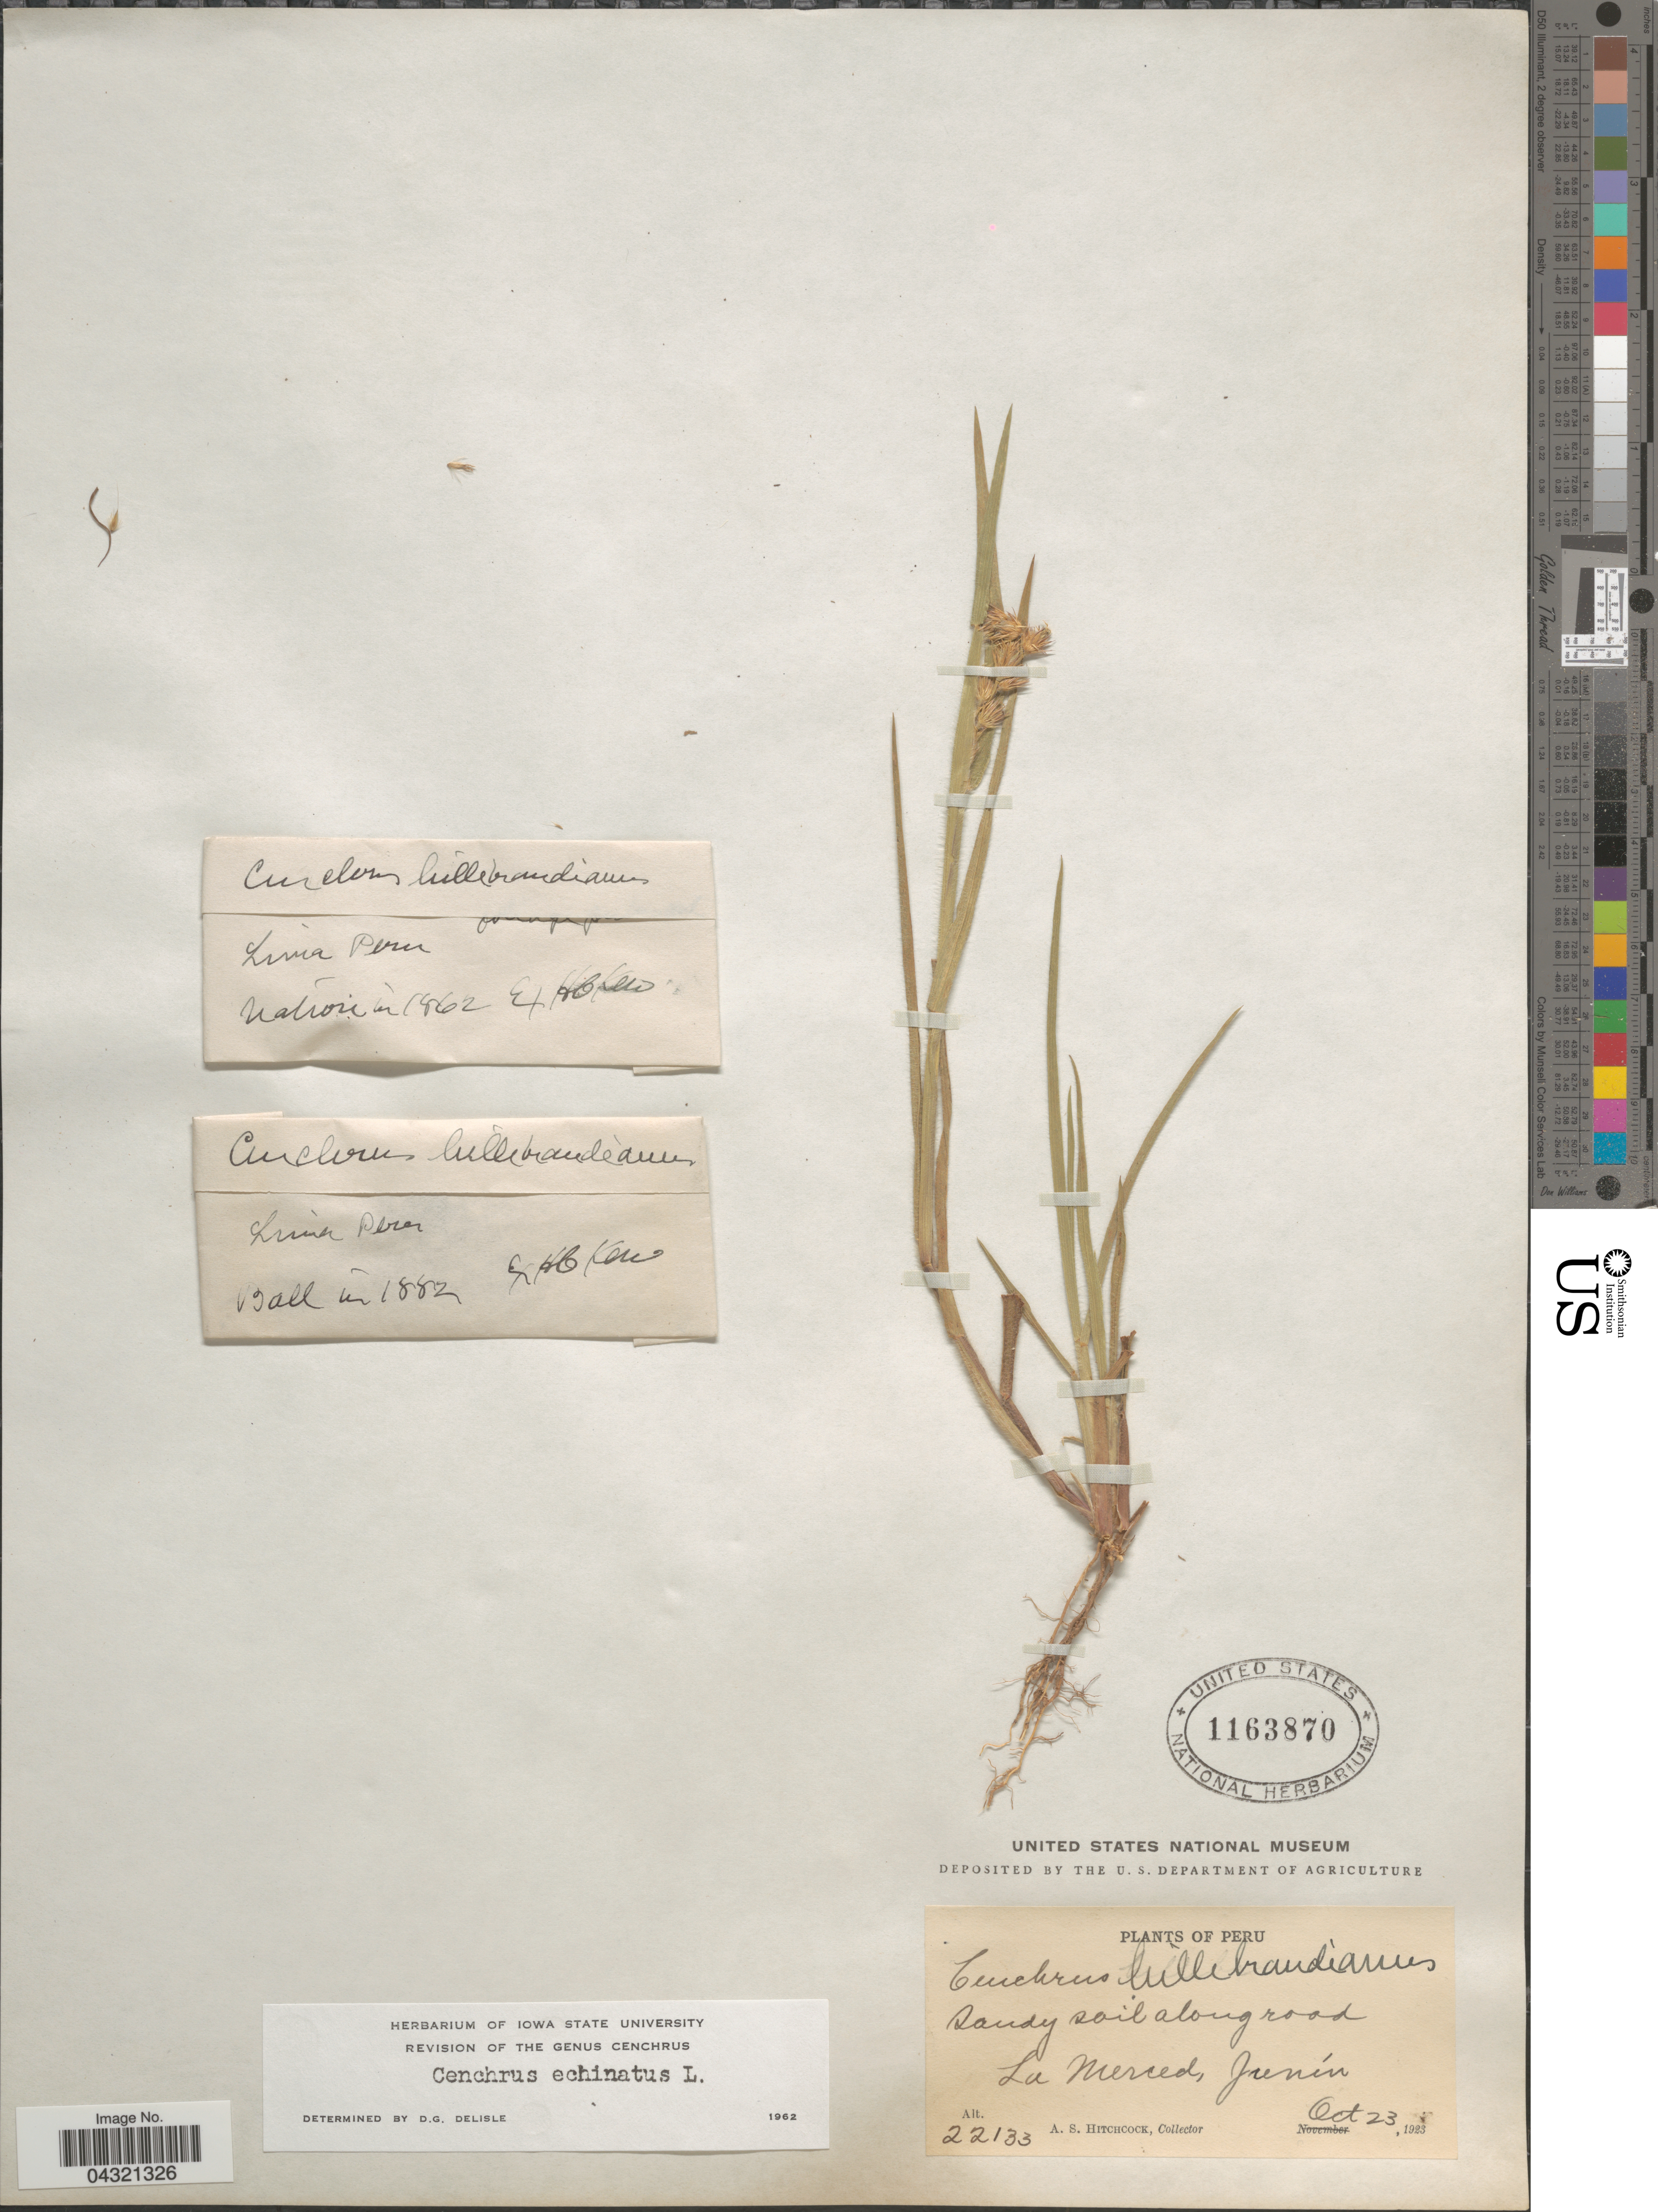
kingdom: Plantae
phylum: Tracheophyta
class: Liliopsida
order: Poales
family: Poaceae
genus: Cenchrus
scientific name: Cenchrus echinatus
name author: L.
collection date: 1862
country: Peru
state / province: Lima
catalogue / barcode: US 1163870-2